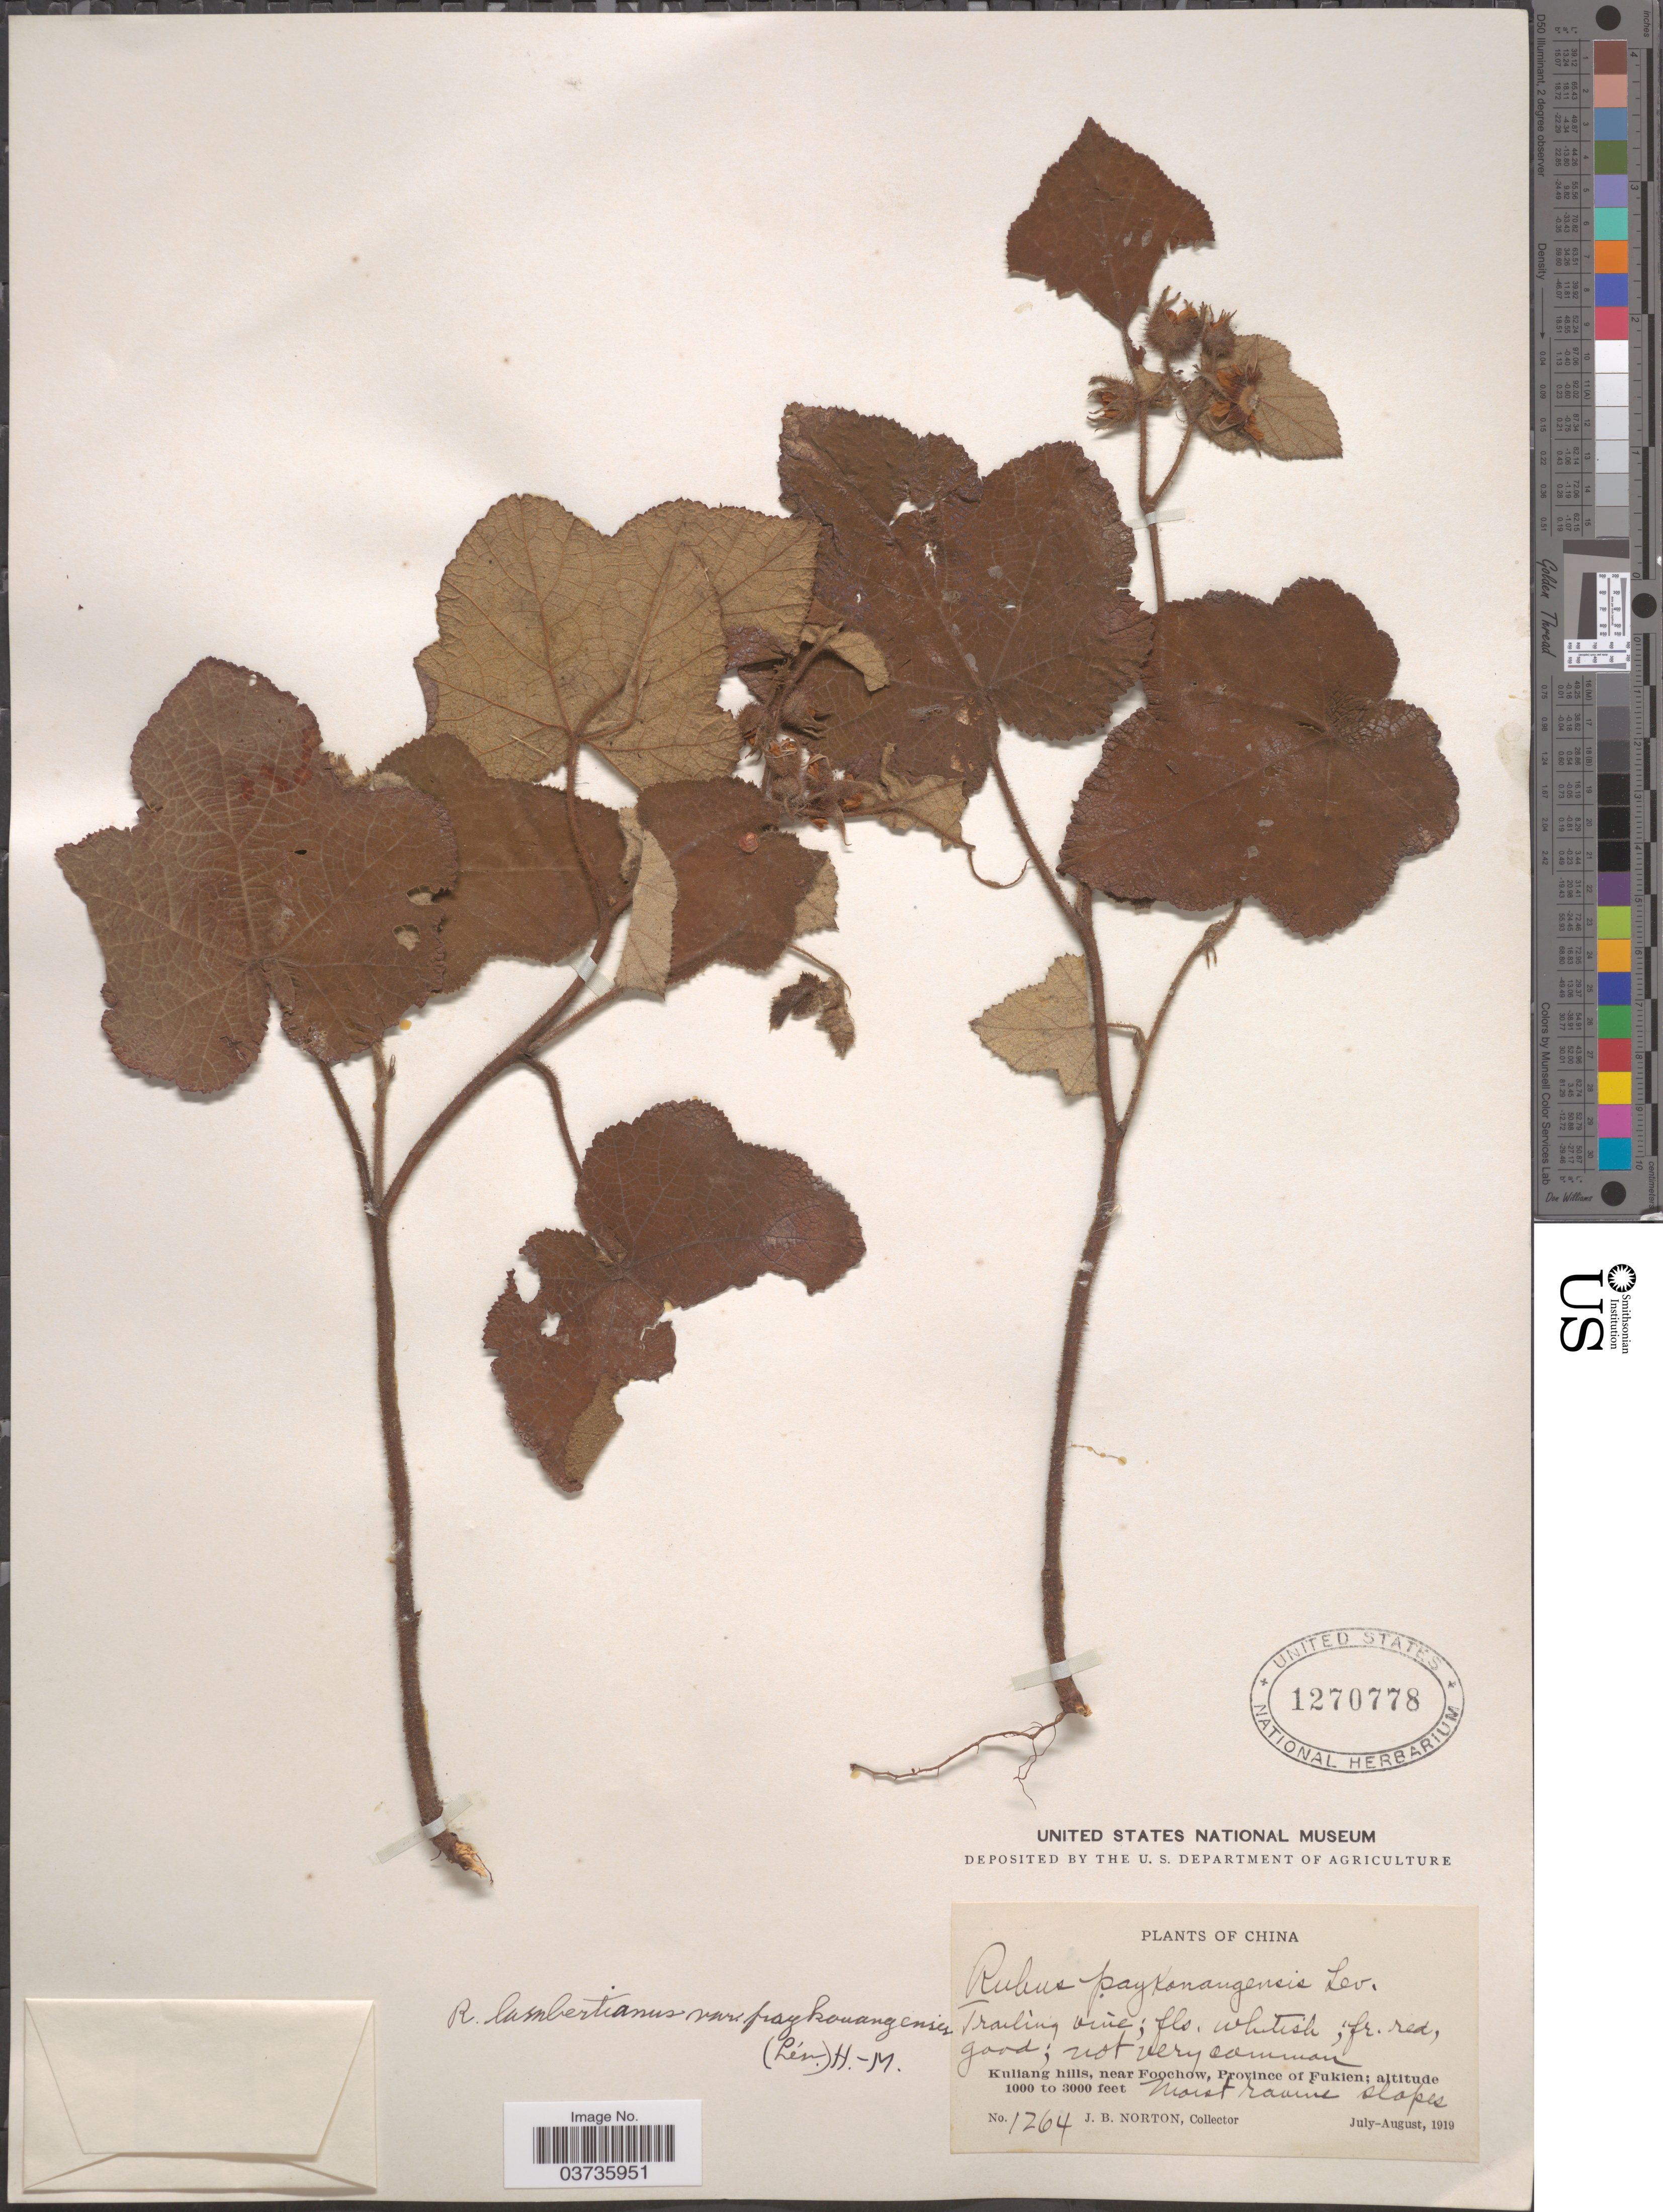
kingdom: Plantae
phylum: Tracheophyta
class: Magnoliopsida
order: Rosales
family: Rosaceae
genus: Rubus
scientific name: Rubus lambertianus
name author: Ser.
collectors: J. B. Norton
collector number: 1264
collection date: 1919-07/1919-08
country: China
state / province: Fujian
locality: Kuliang hills, near Foochow, Province of Fukien.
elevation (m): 305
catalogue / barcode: US 1270778